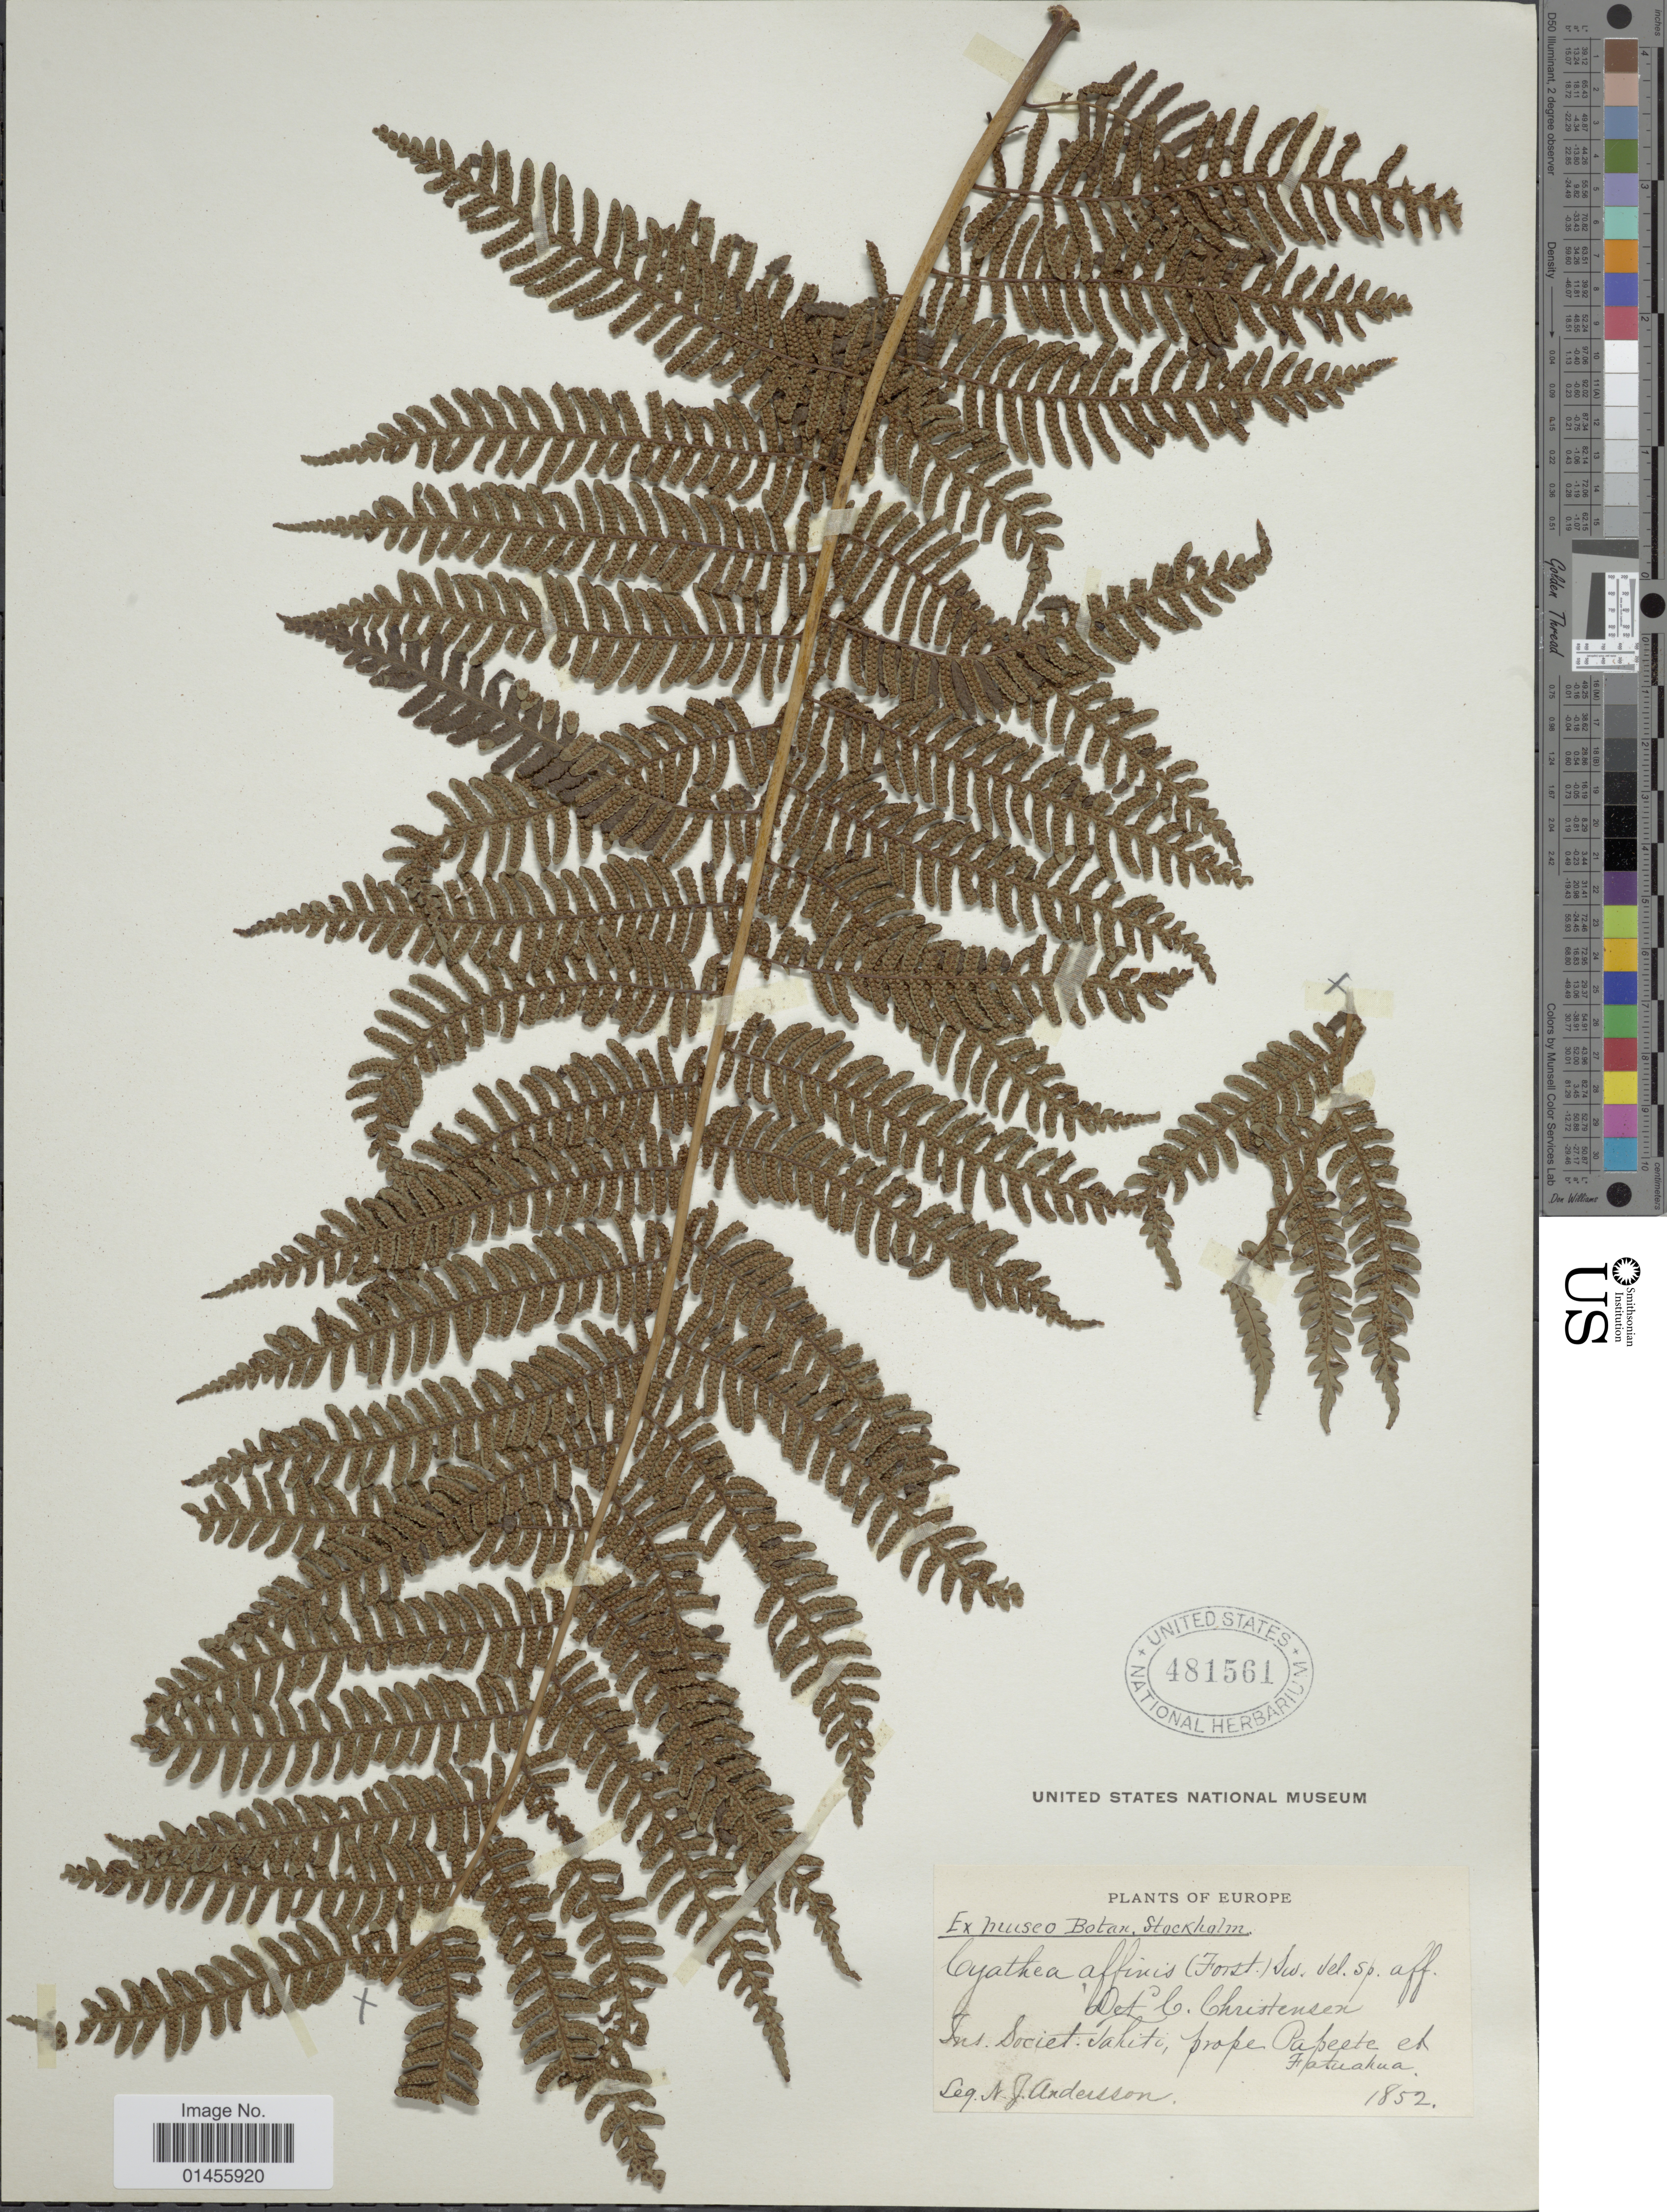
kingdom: Plantae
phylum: Tracheophyta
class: Polypodiopsida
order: Cyatheales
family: Cyatheaceae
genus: Alsophila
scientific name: Alsophila tahitensis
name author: Brack. in Wilkes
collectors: N. J. Andersson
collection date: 1852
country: French Polynesia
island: Tahiti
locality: Ins. Societ: Tahiti, prope Papeete et Fatuahua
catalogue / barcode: US 481561